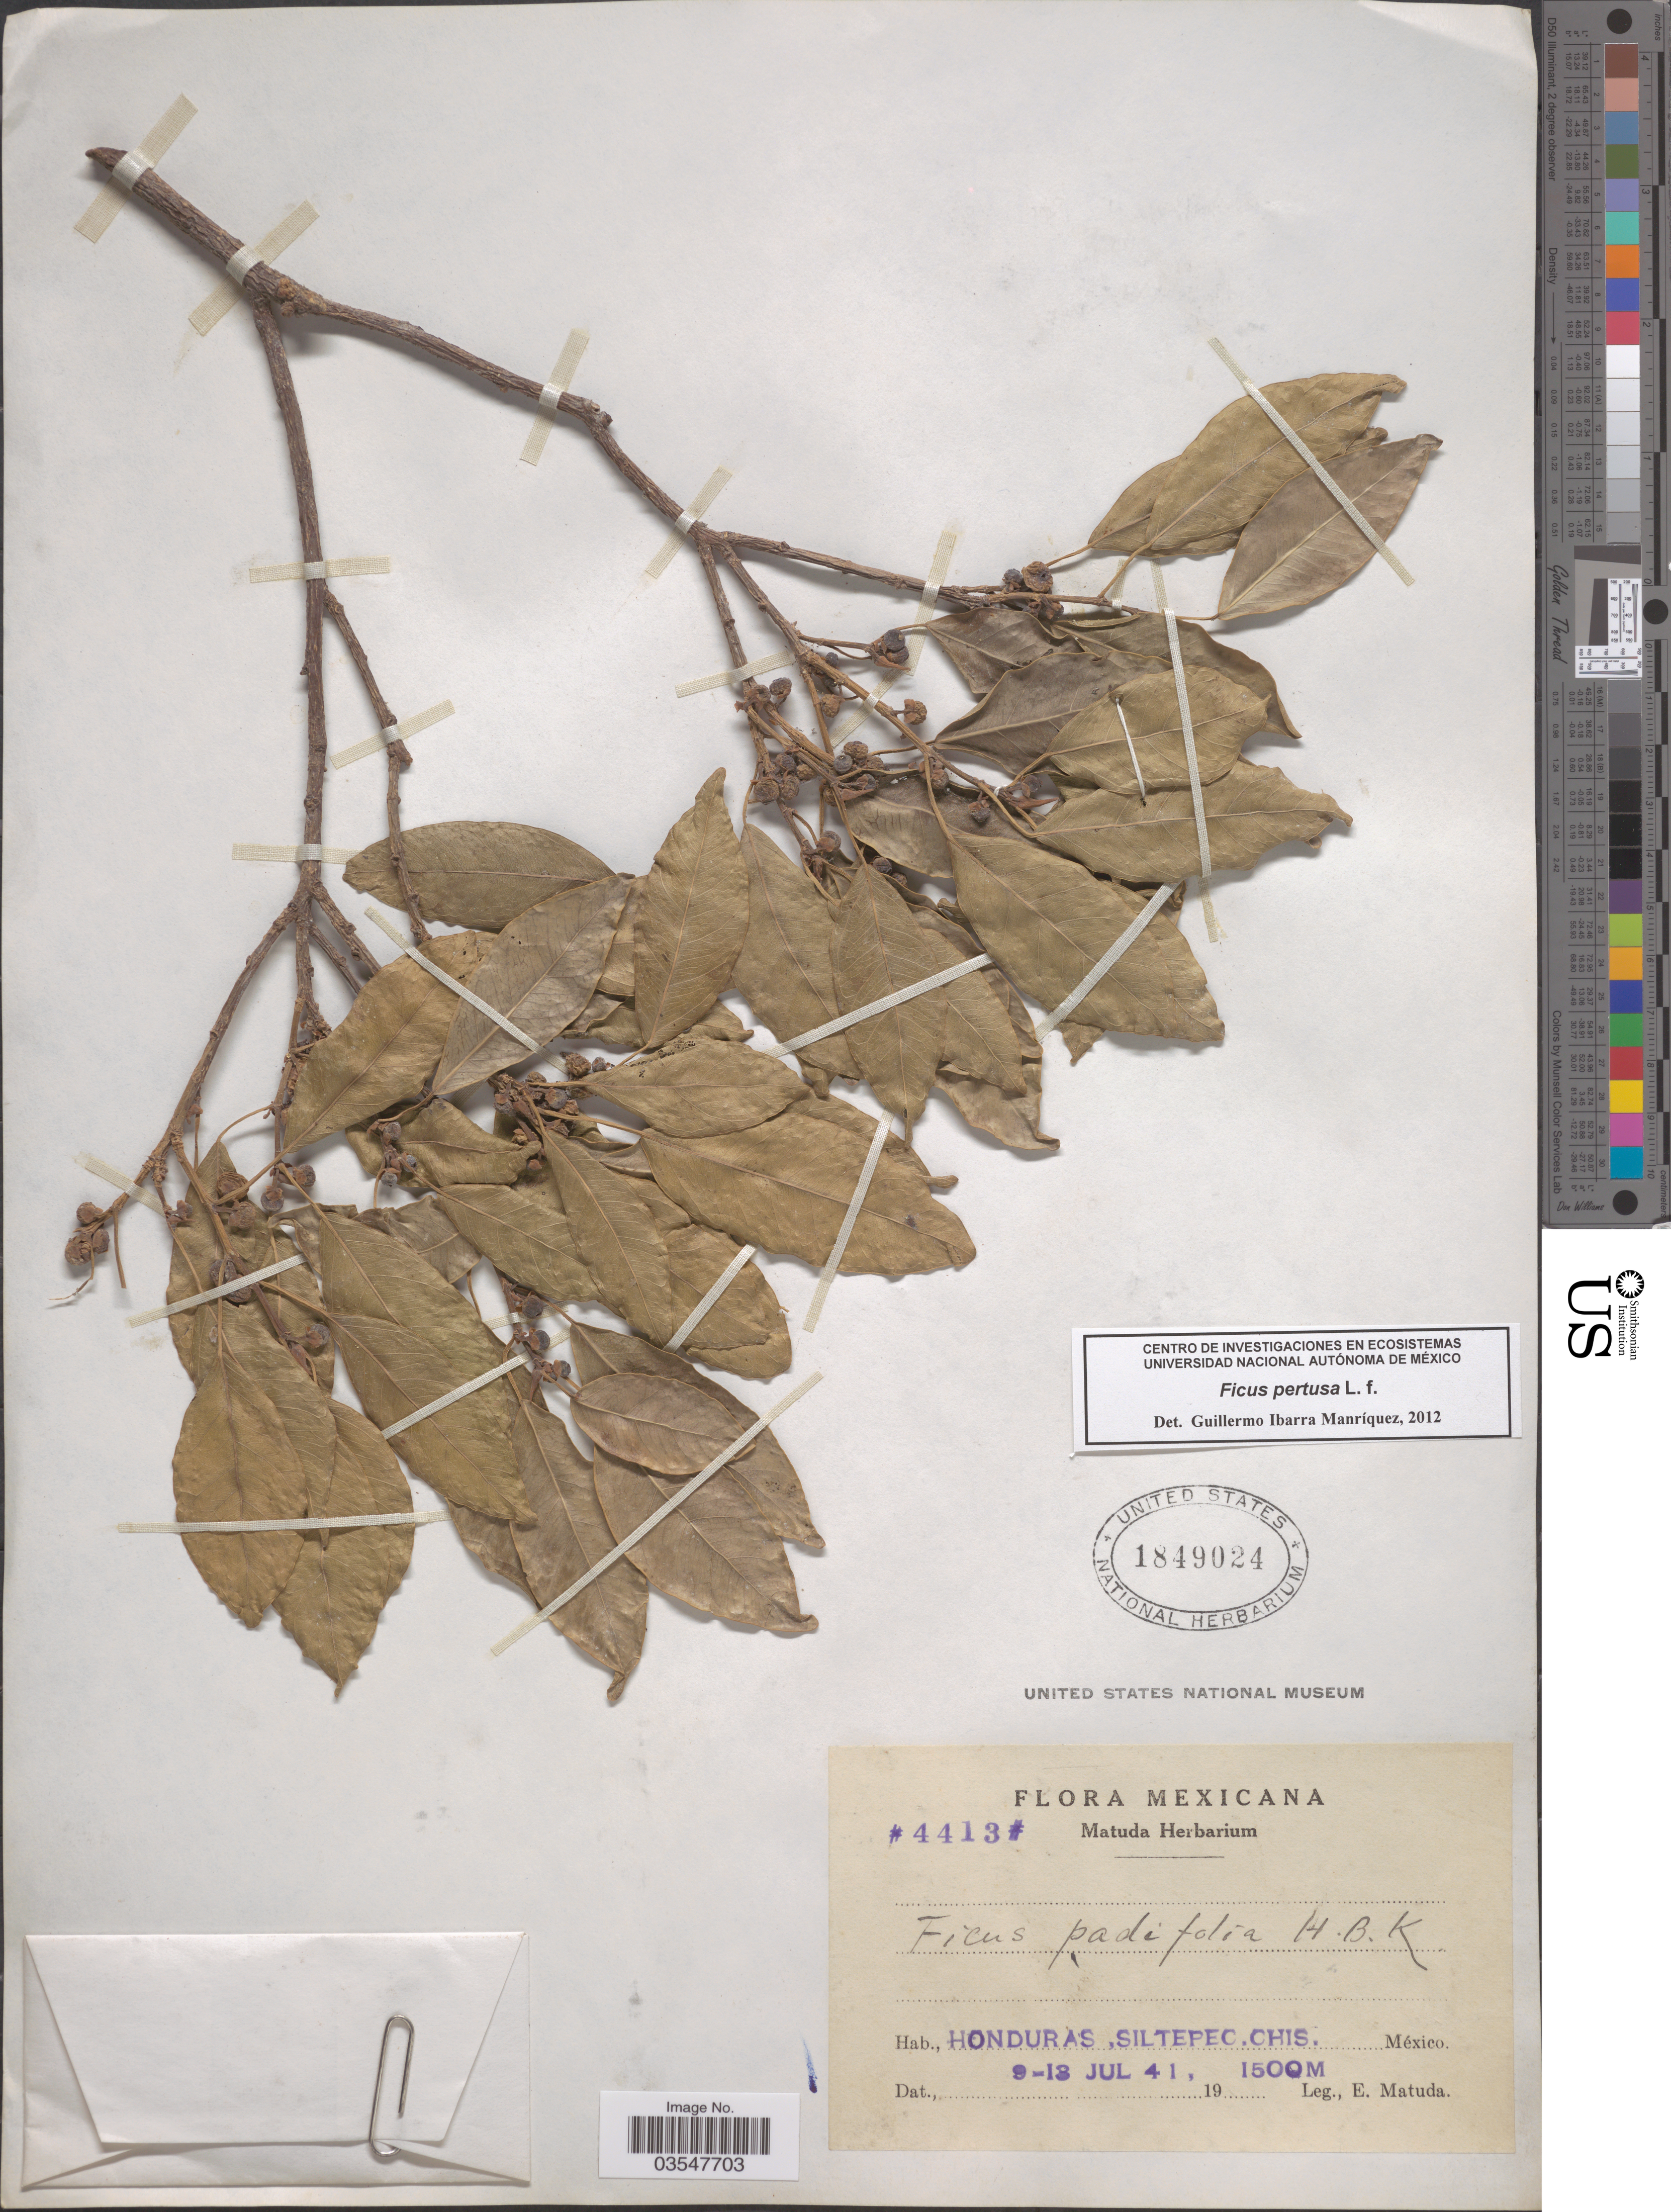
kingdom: Plantae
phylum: Tracheophyta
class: Magnoliopsida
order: Rosales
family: Moraceae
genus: Ficus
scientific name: Ficus padifolia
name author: Kunth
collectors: E. Matuda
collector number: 4413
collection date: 1941-07-09/1941-07-13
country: Mexico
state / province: Chiapas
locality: Honduras, Siltepec.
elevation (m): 1500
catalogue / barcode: US 1849024